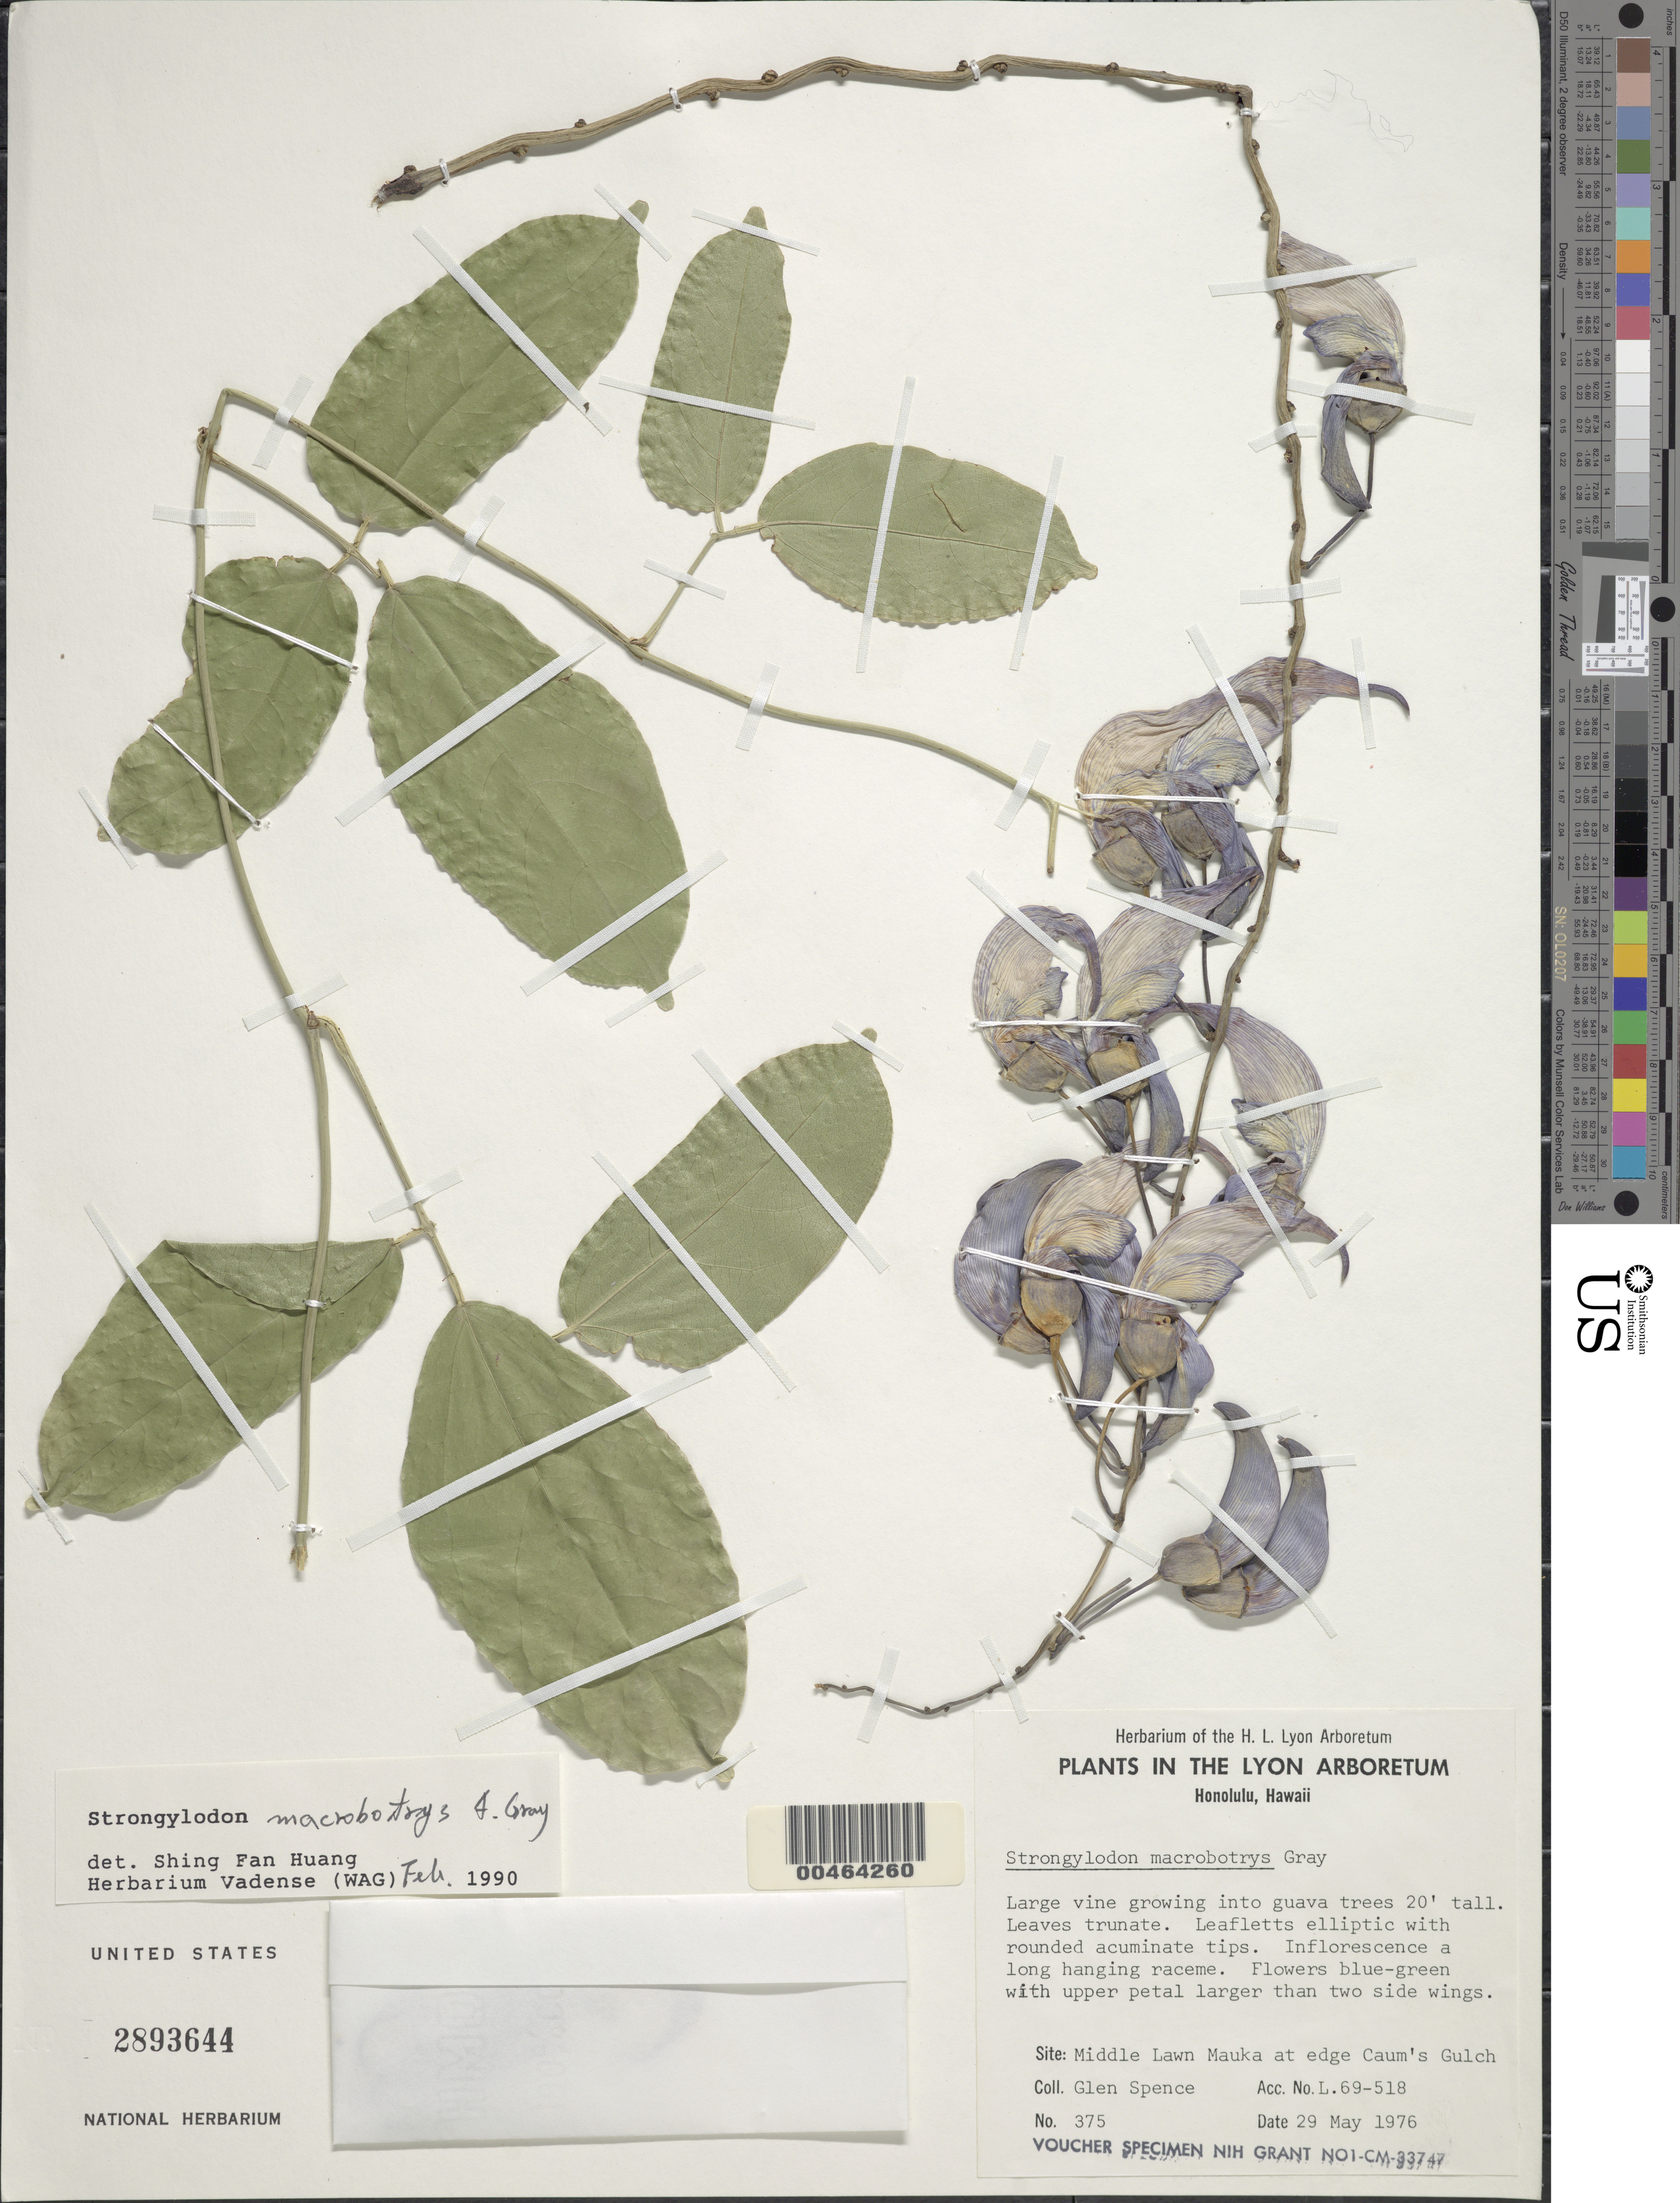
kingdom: Plantae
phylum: Tracheophyta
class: Magnoliopsida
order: Fabales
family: Fabaceae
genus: Strongylodon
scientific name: Strongylodon macrobotrys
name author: A. Gray in Wilkes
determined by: Huang, Shing -Fan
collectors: G. Spence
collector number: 375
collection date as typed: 29 May 1976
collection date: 1976-05-29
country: United States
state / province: Hawaii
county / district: Honolulu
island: Oahu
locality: Herbarium of the H.L. Lyon Arboretum, Honolulu, Middle Lawn Mauka at edge of Caum's Gulch.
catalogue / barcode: US 2893644